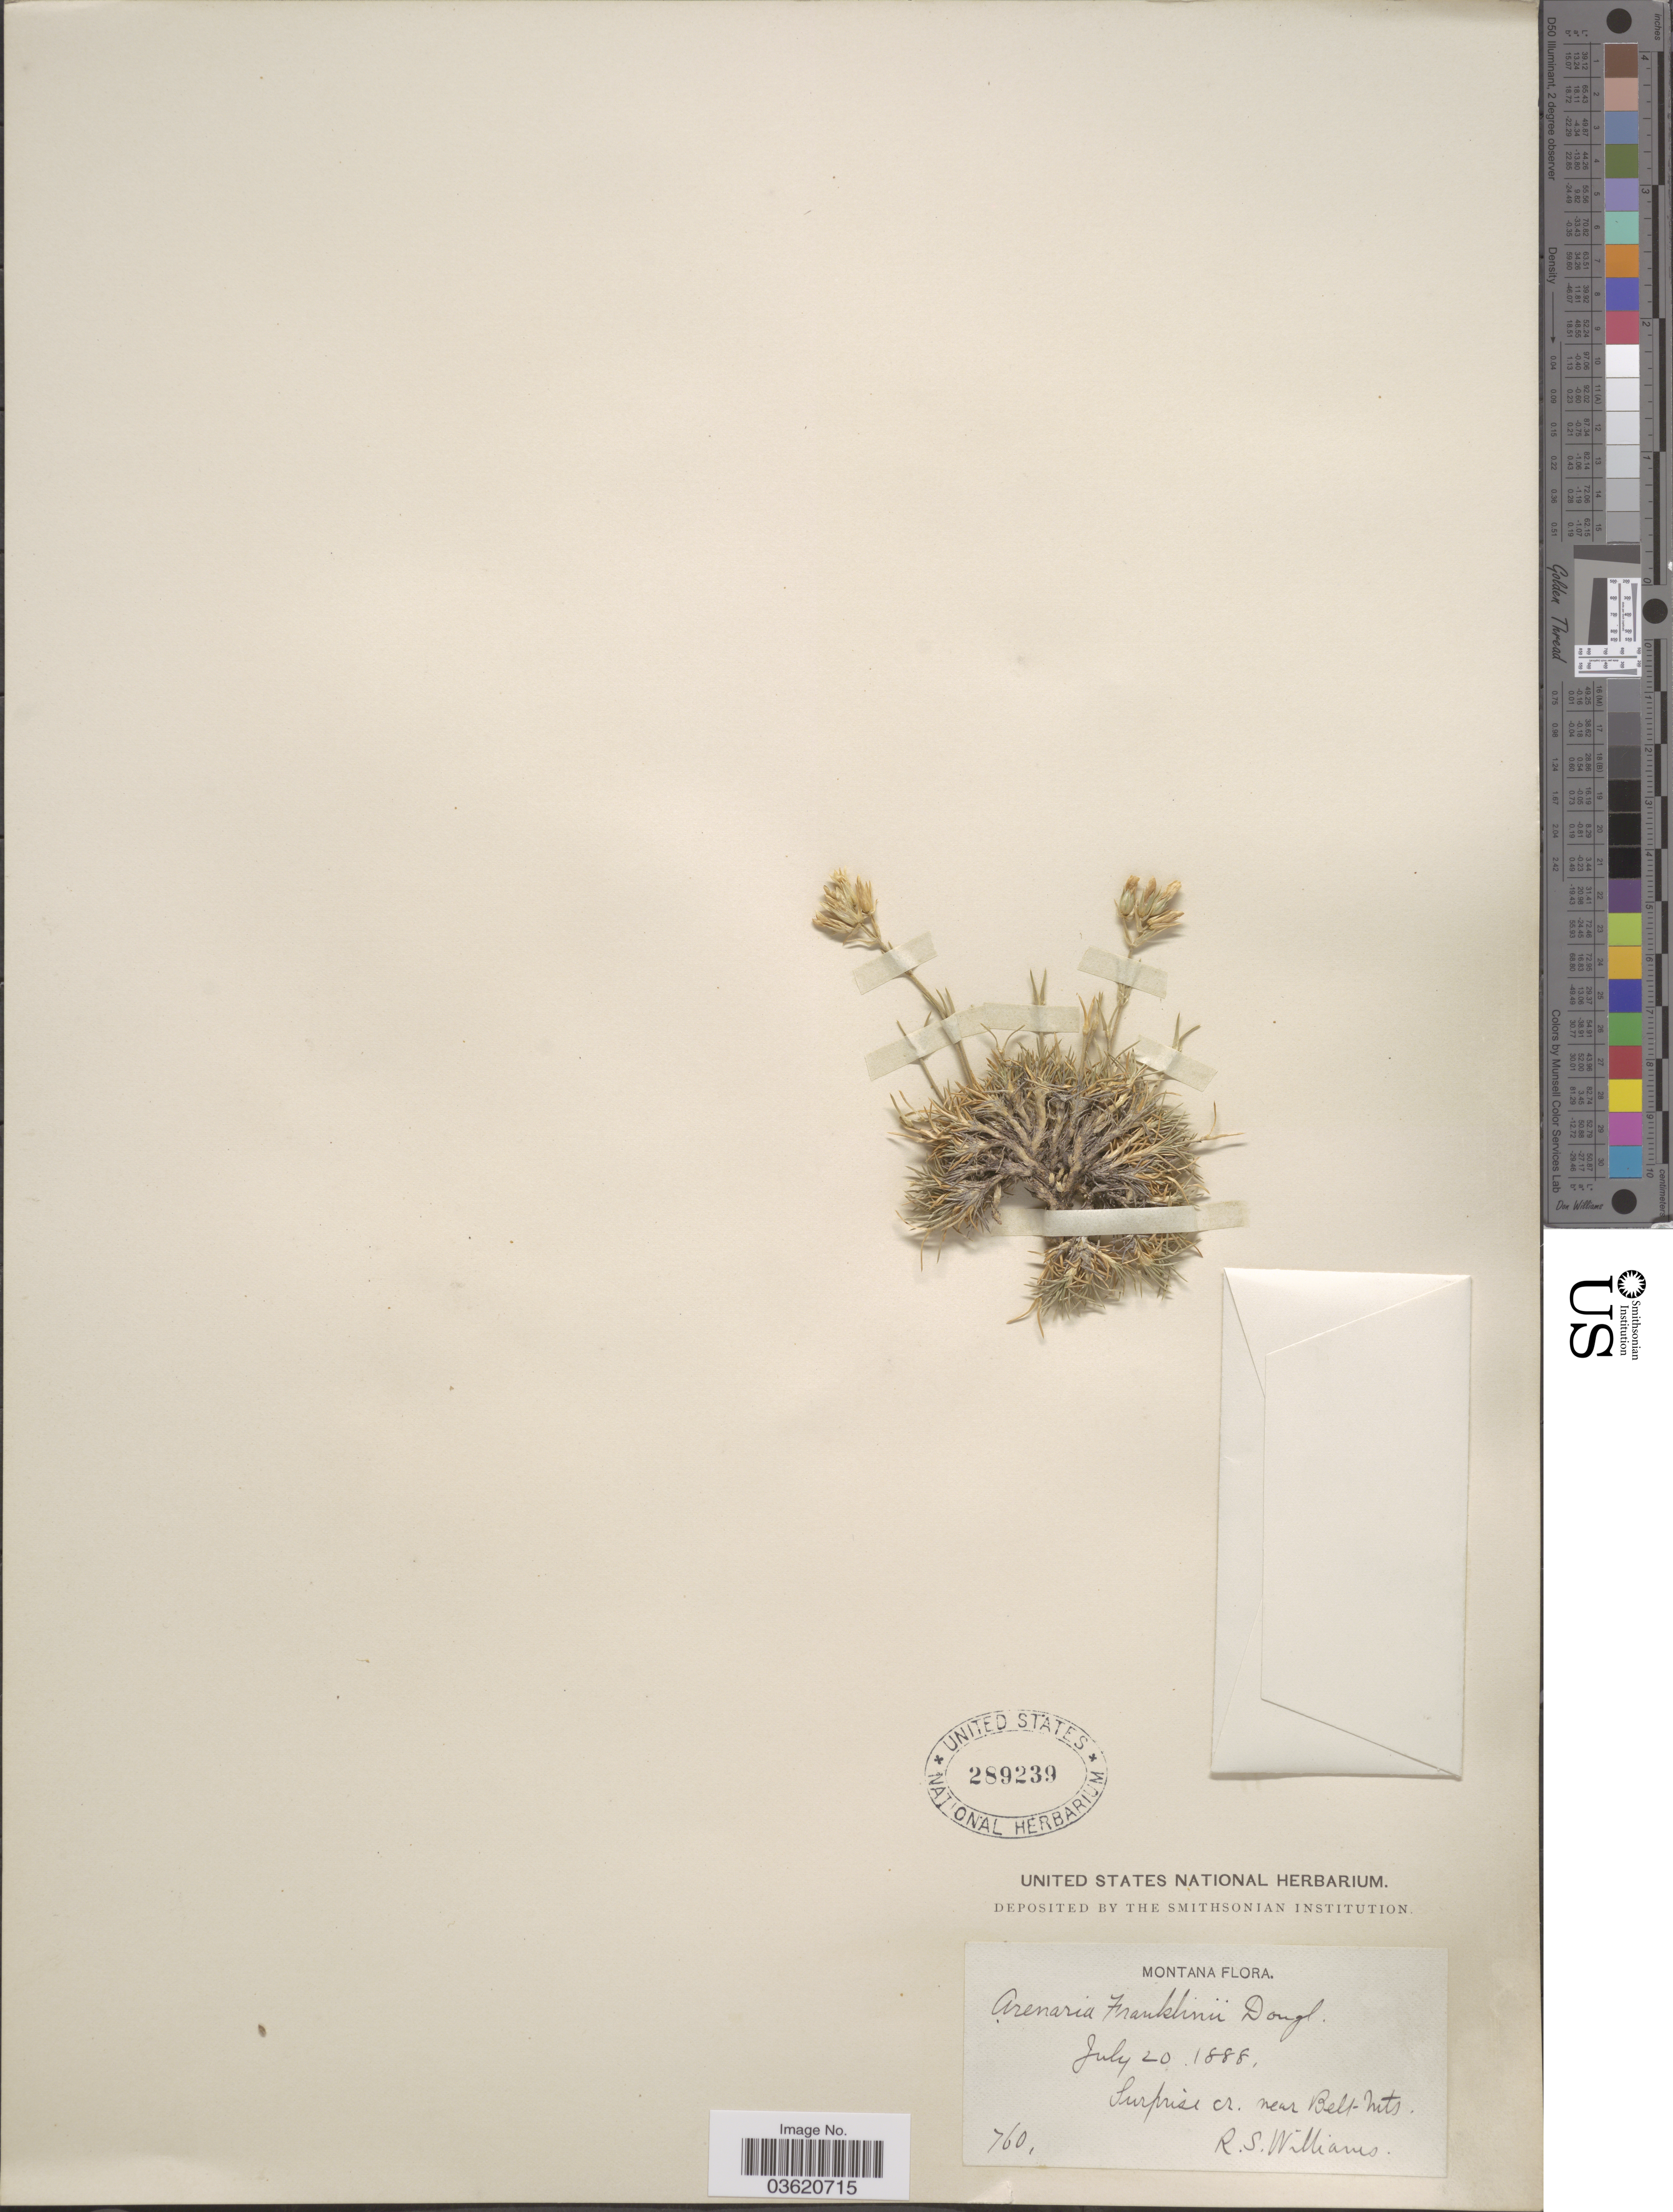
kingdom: Plantae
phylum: Tracheophyta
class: Magnoliopsida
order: Caryophyllales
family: Caryophyllaceae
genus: Eremogone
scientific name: Eremogone hookeri var. hookeri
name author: (Nutt.) W.A. Weber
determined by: Strong, Mark T., (BOT), Smithsonian Institution - National Museum of Natural History (UNITED STATES)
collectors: R. S. Williams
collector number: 760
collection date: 1888-07-20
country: United States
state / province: Montana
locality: Surprise cr. near Belt Mts.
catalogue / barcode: US 289239